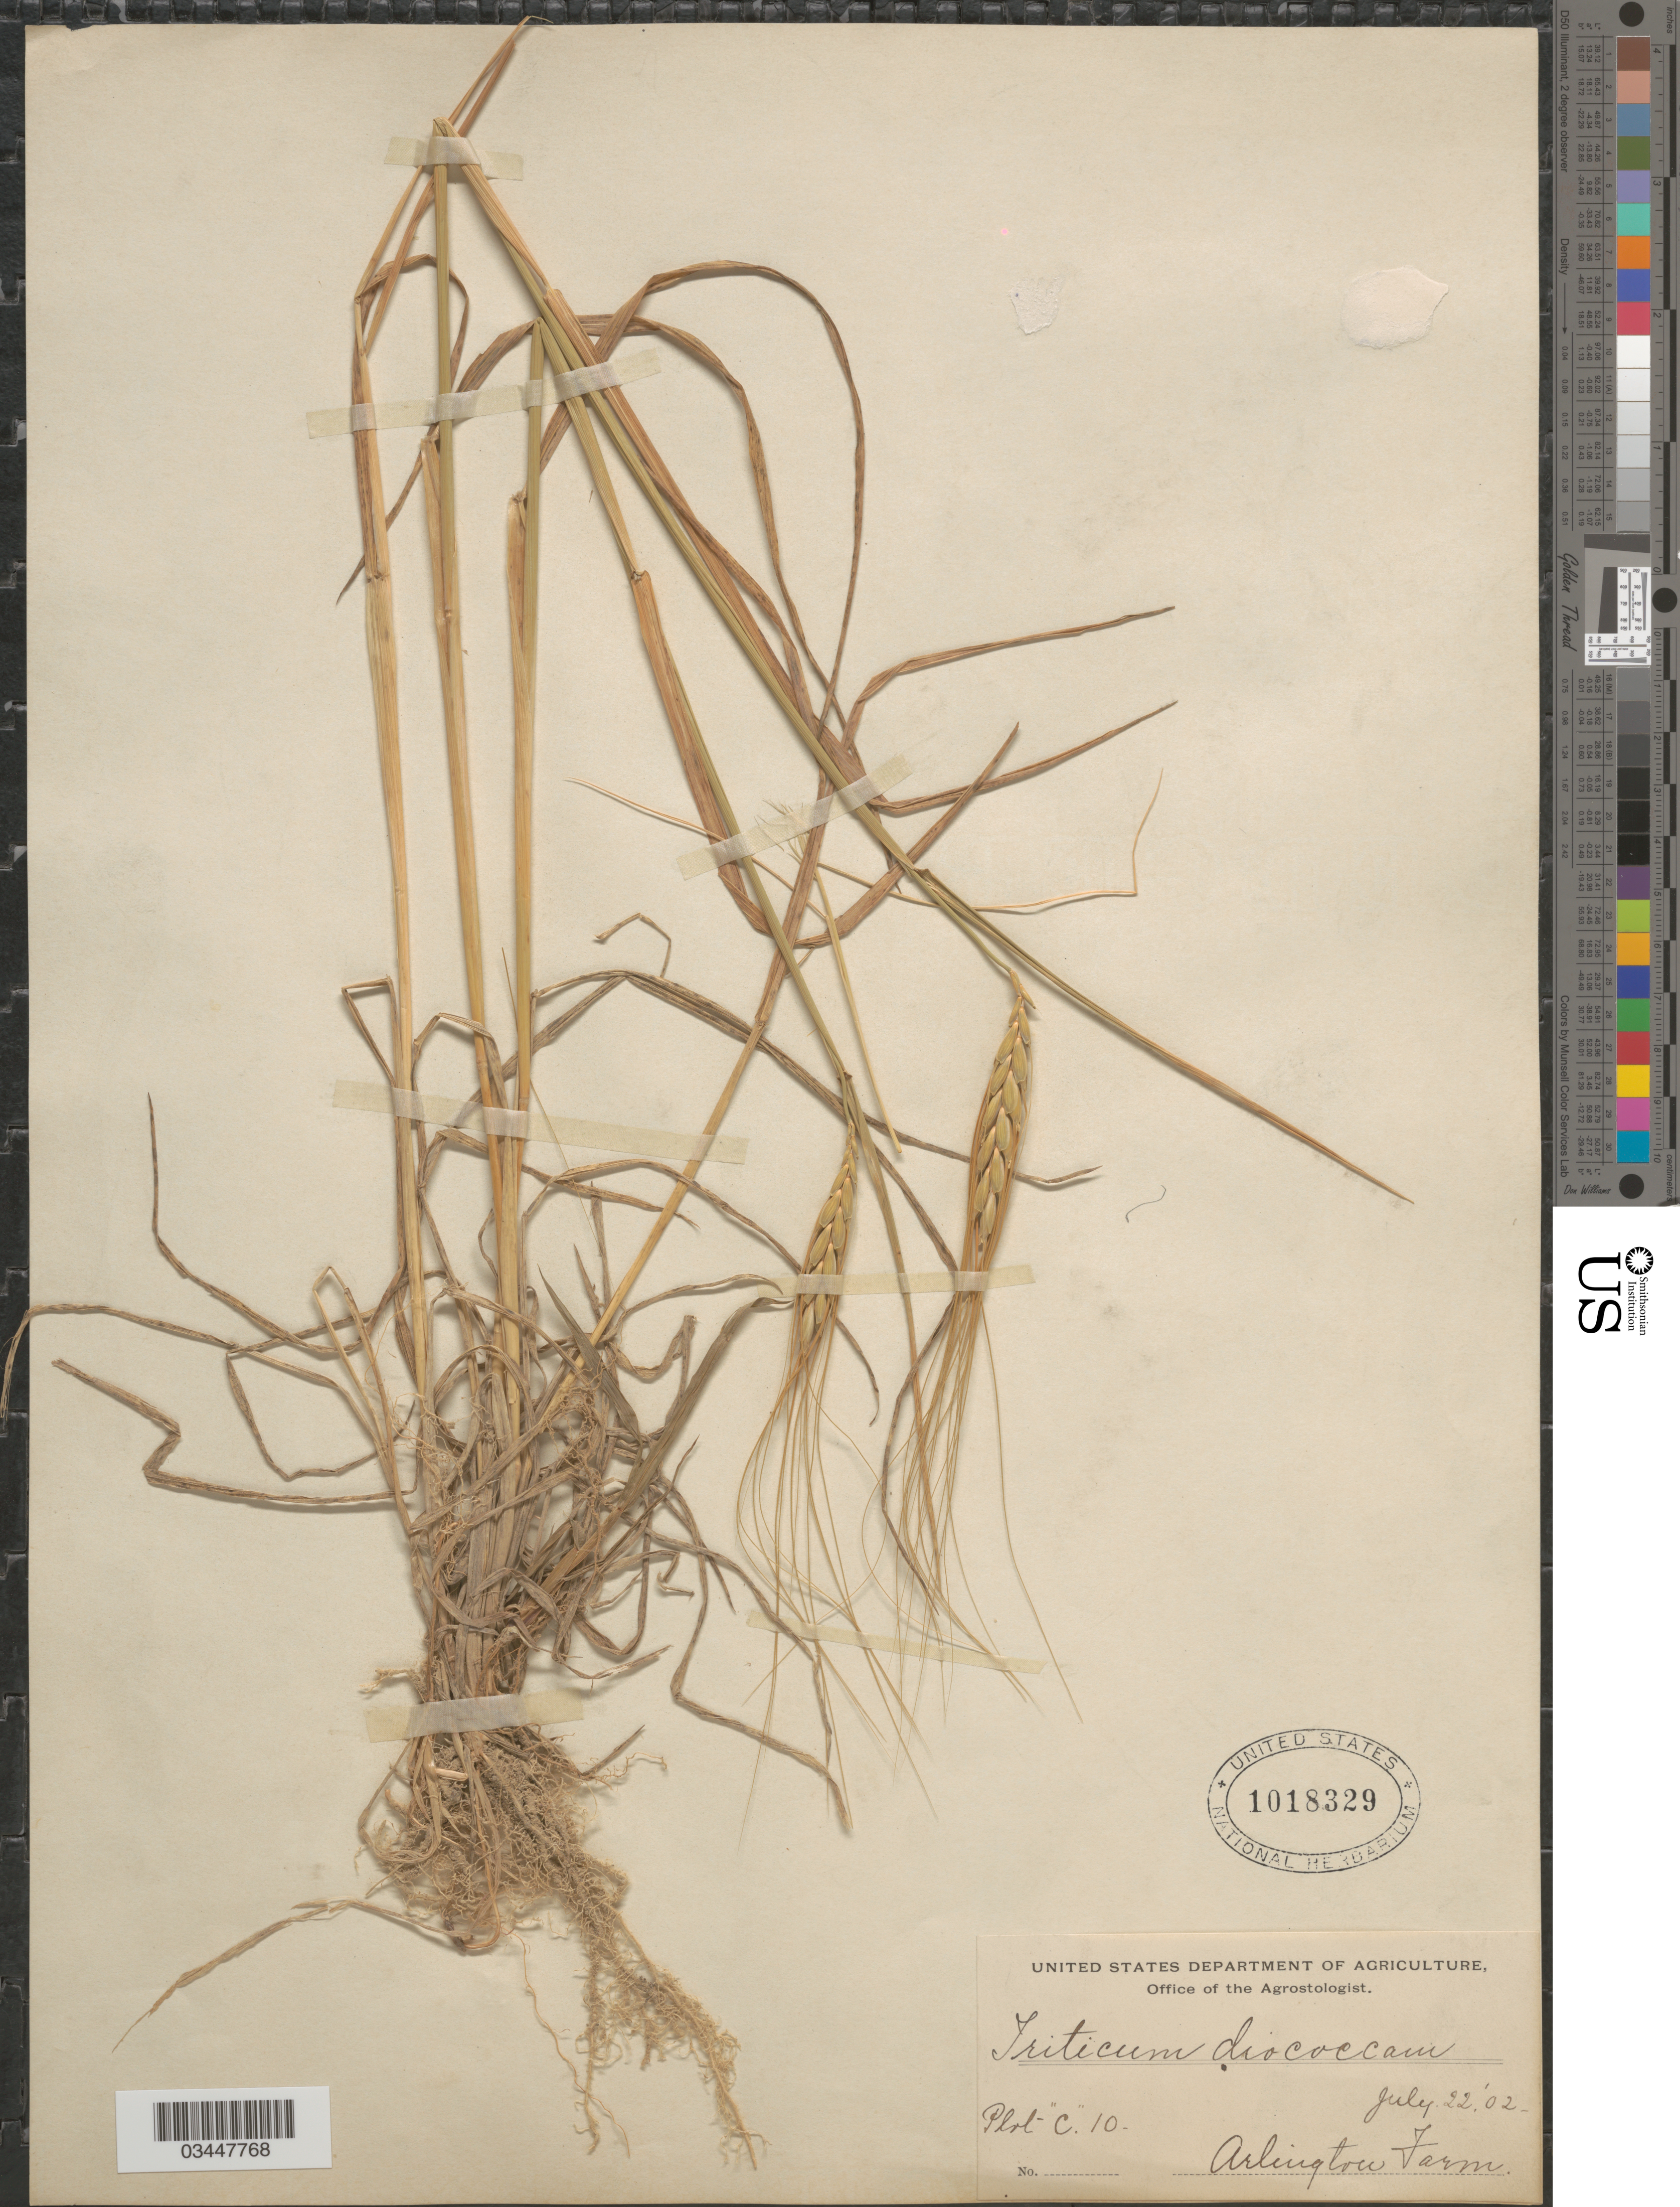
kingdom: Plantae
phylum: Tracheophyta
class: Liliopsida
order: Poales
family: Poaceae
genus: Triticum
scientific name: Triticum dicoccum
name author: Schrank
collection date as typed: Transcribed d/m/y: 22/7/2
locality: Plot-"C." 10. Arlington Farm.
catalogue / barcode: US 1018329